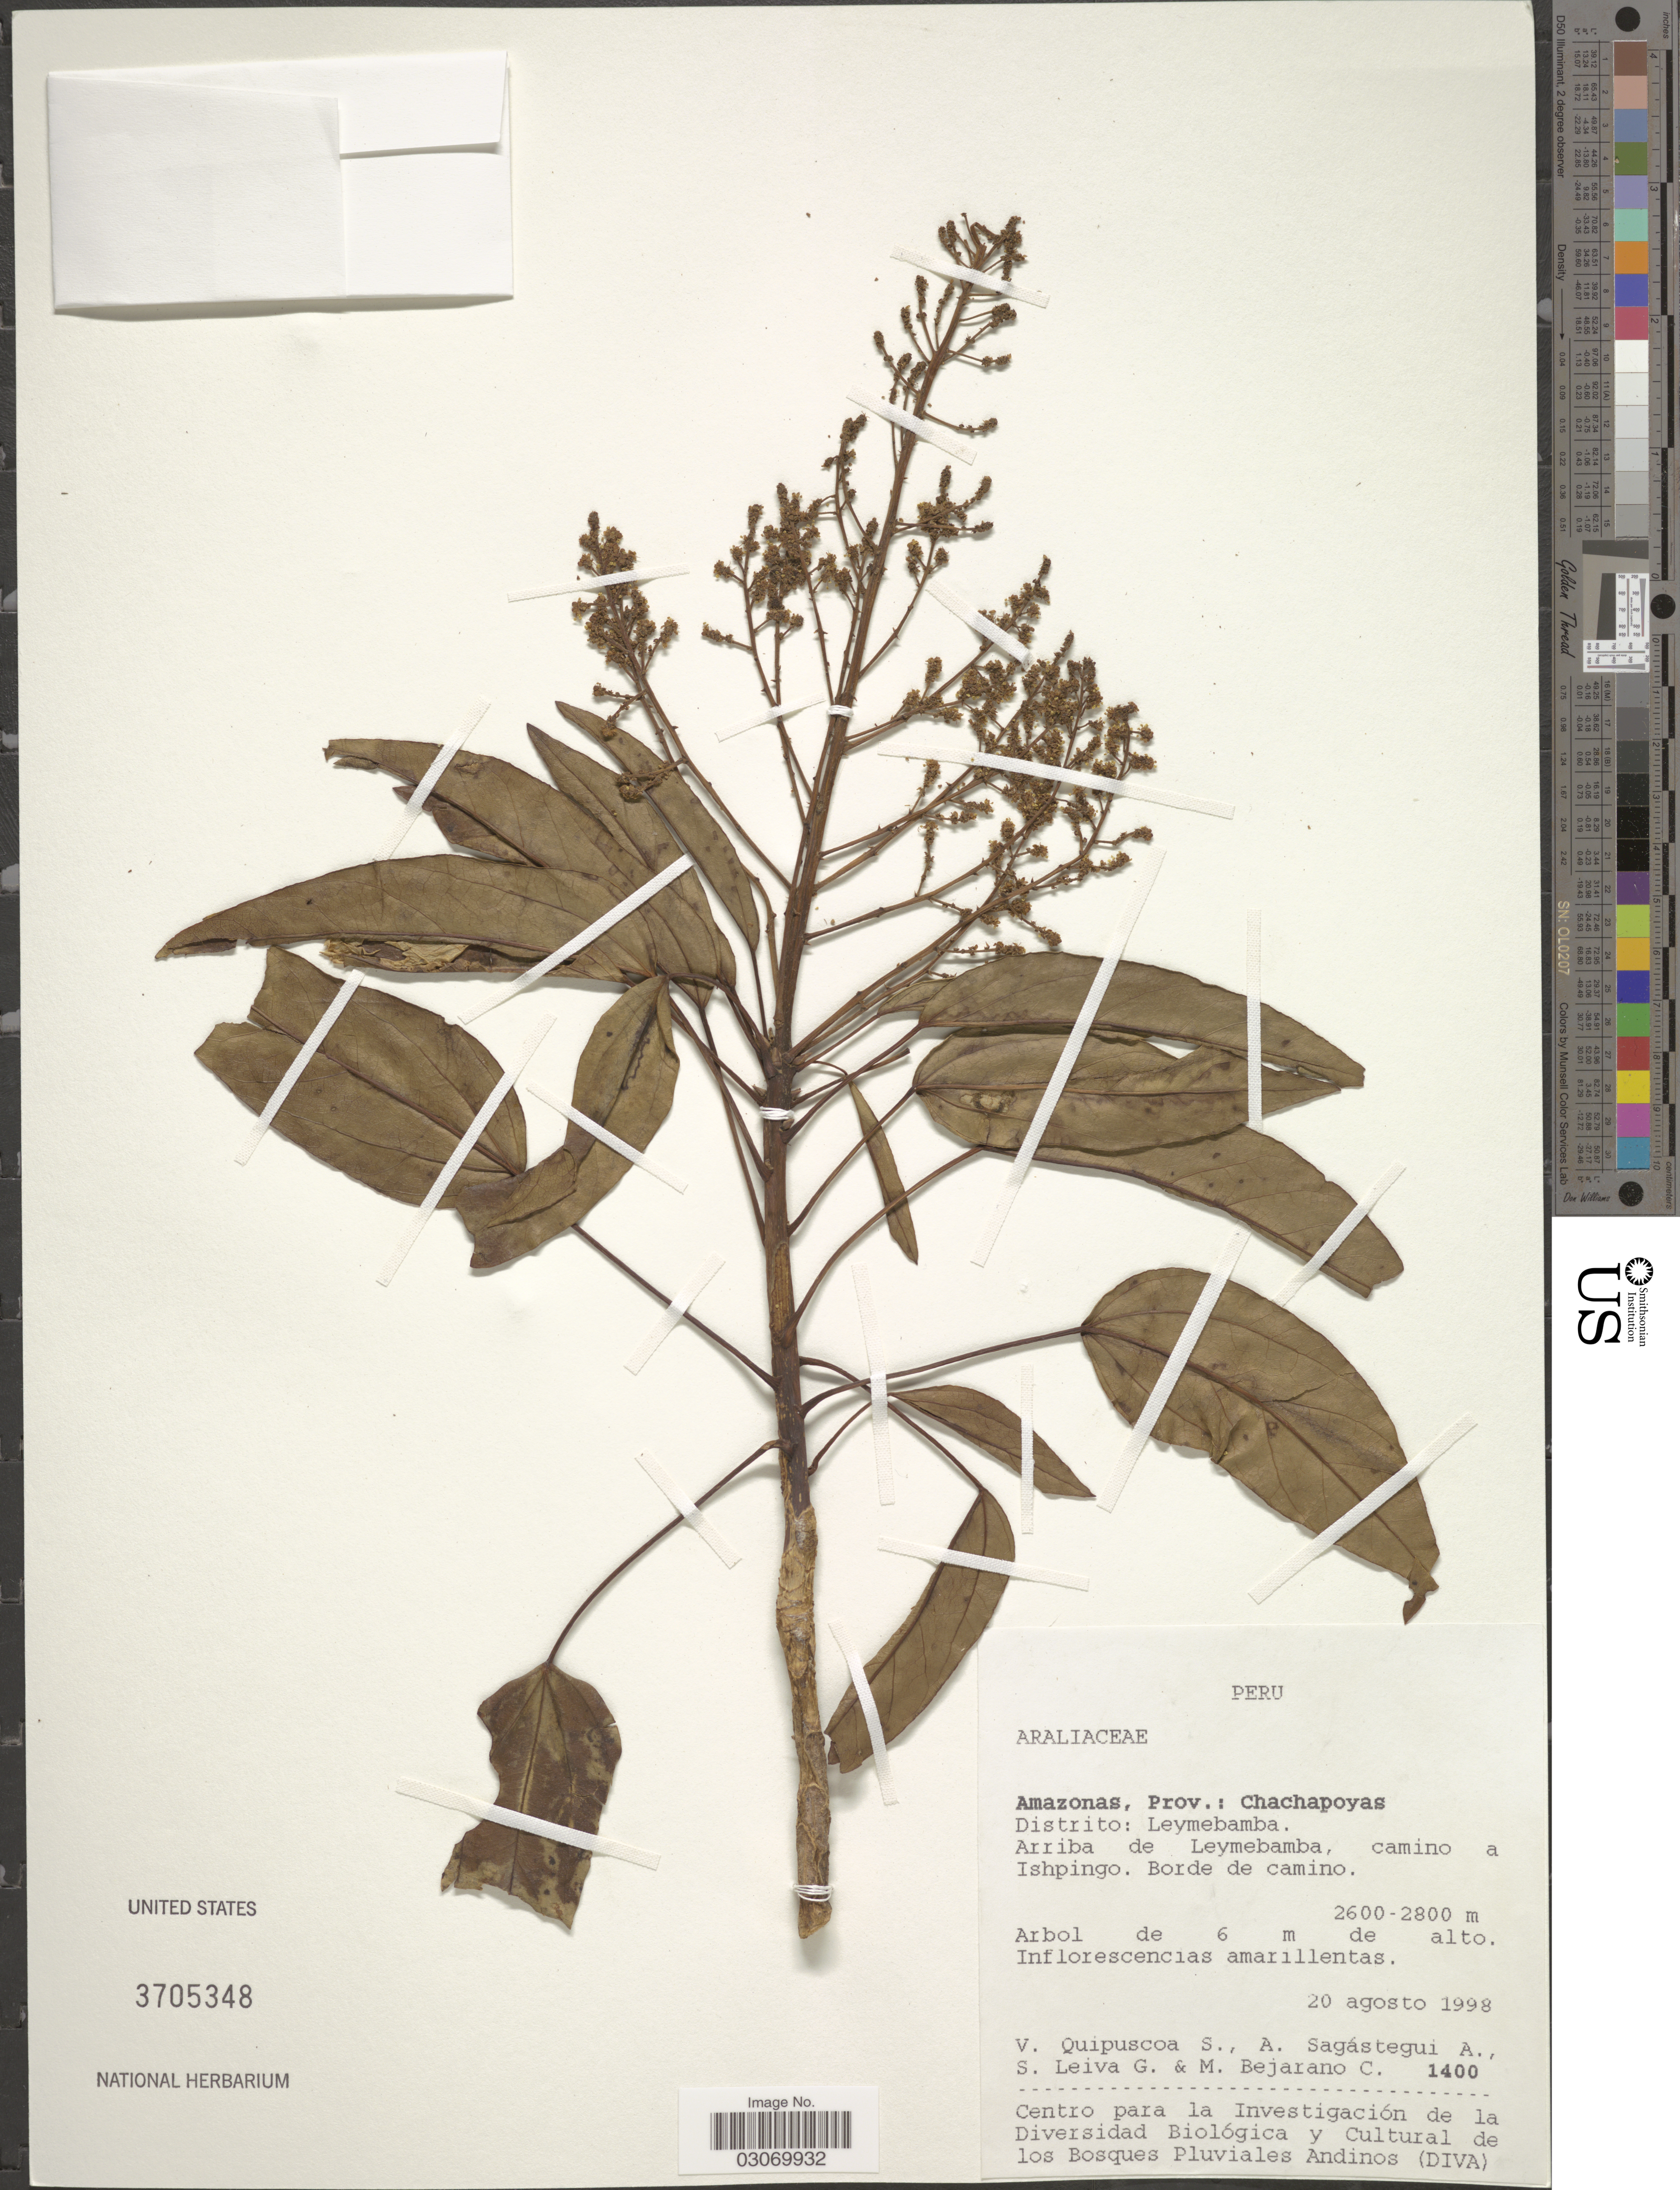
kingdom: Plantae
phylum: Tracheophyta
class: Magnoliopsida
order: Apiales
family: Araliaceae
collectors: V. Quipuscoa S., A. Sagástegui A., S. Leiva G. & M. Bejarano C.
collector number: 1400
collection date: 1998-08-20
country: Peru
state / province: Amazonas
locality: Prov.: Chachapoyas, Distrito: Leymebamba, Arriba de Leymebamba, camino a Ishpingo, Borde de camino.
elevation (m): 2600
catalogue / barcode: US 3705348